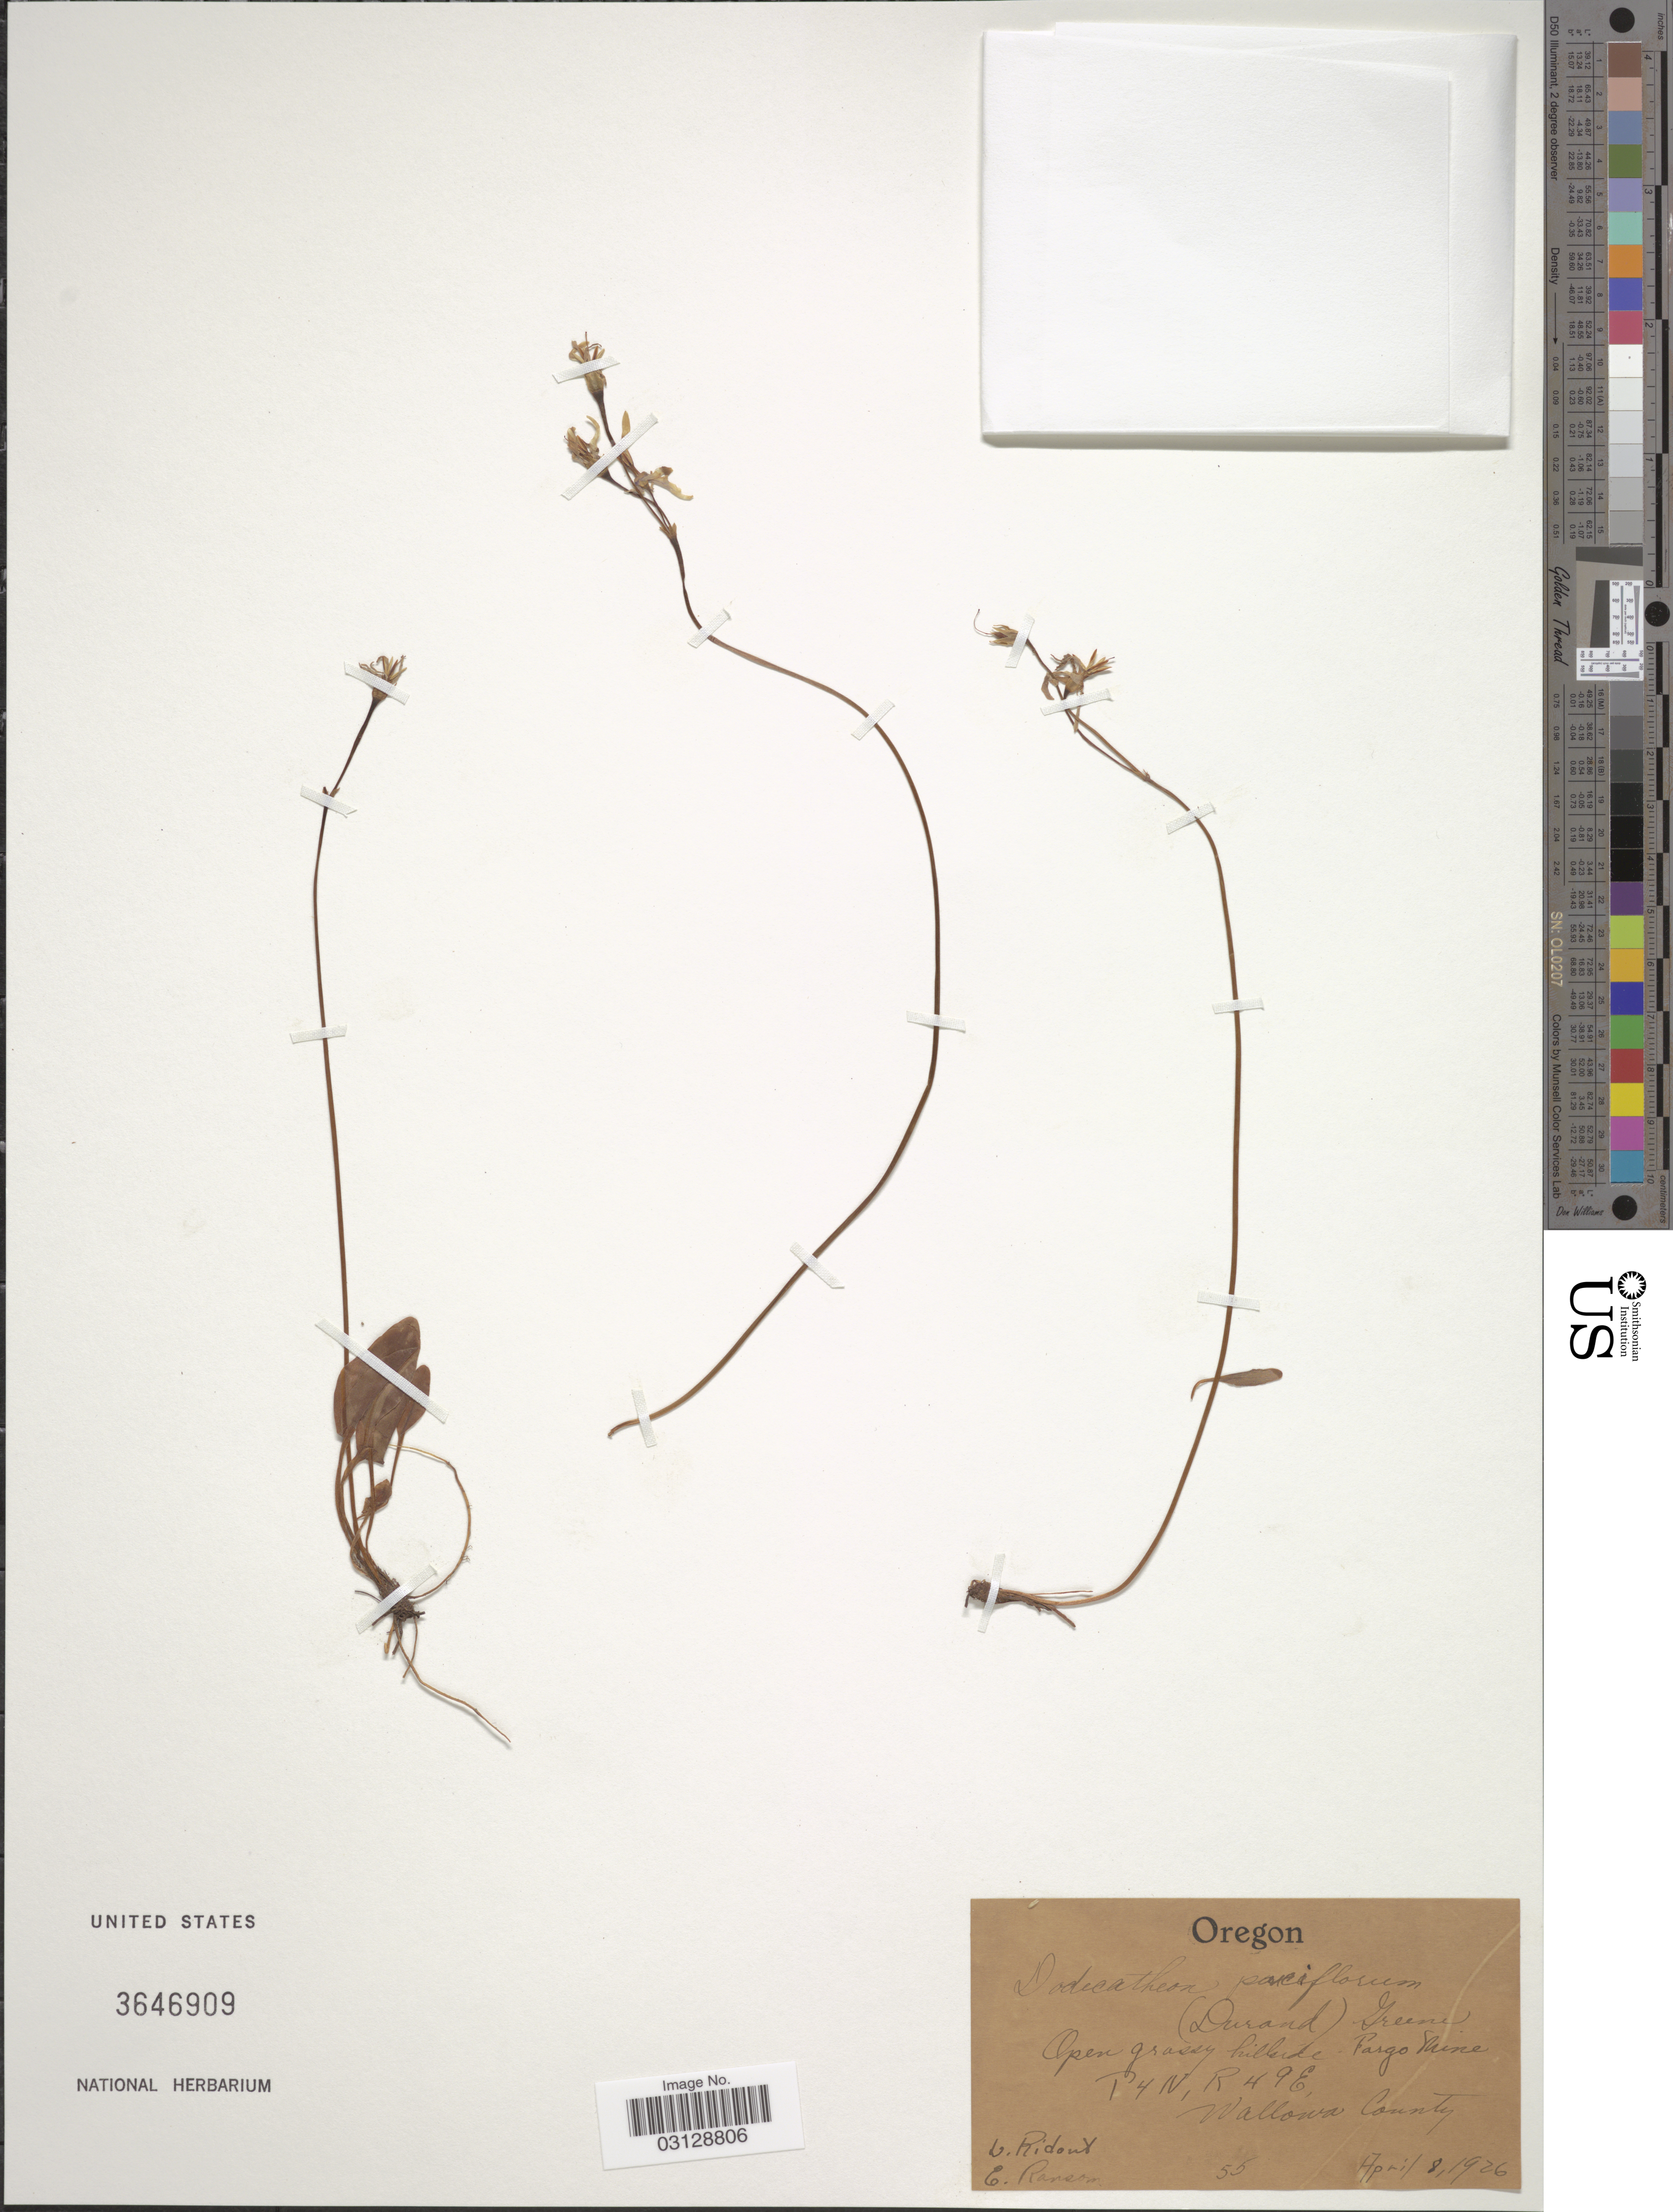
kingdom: Plantae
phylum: Tracheophyta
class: Magnoliopsida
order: Ericales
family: Primulaceae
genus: Dodecatheon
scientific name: Dodecatheon pauciflorum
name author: (Durand) Greene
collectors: L. Ridout & E. Ransom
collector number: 55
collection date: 1926-04-08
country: United States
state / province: Oregon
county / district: Wallowa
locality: Open grassy hillside. Fargo Mine P4N, R49 E. Wallowa County.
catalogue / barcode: US 3646909